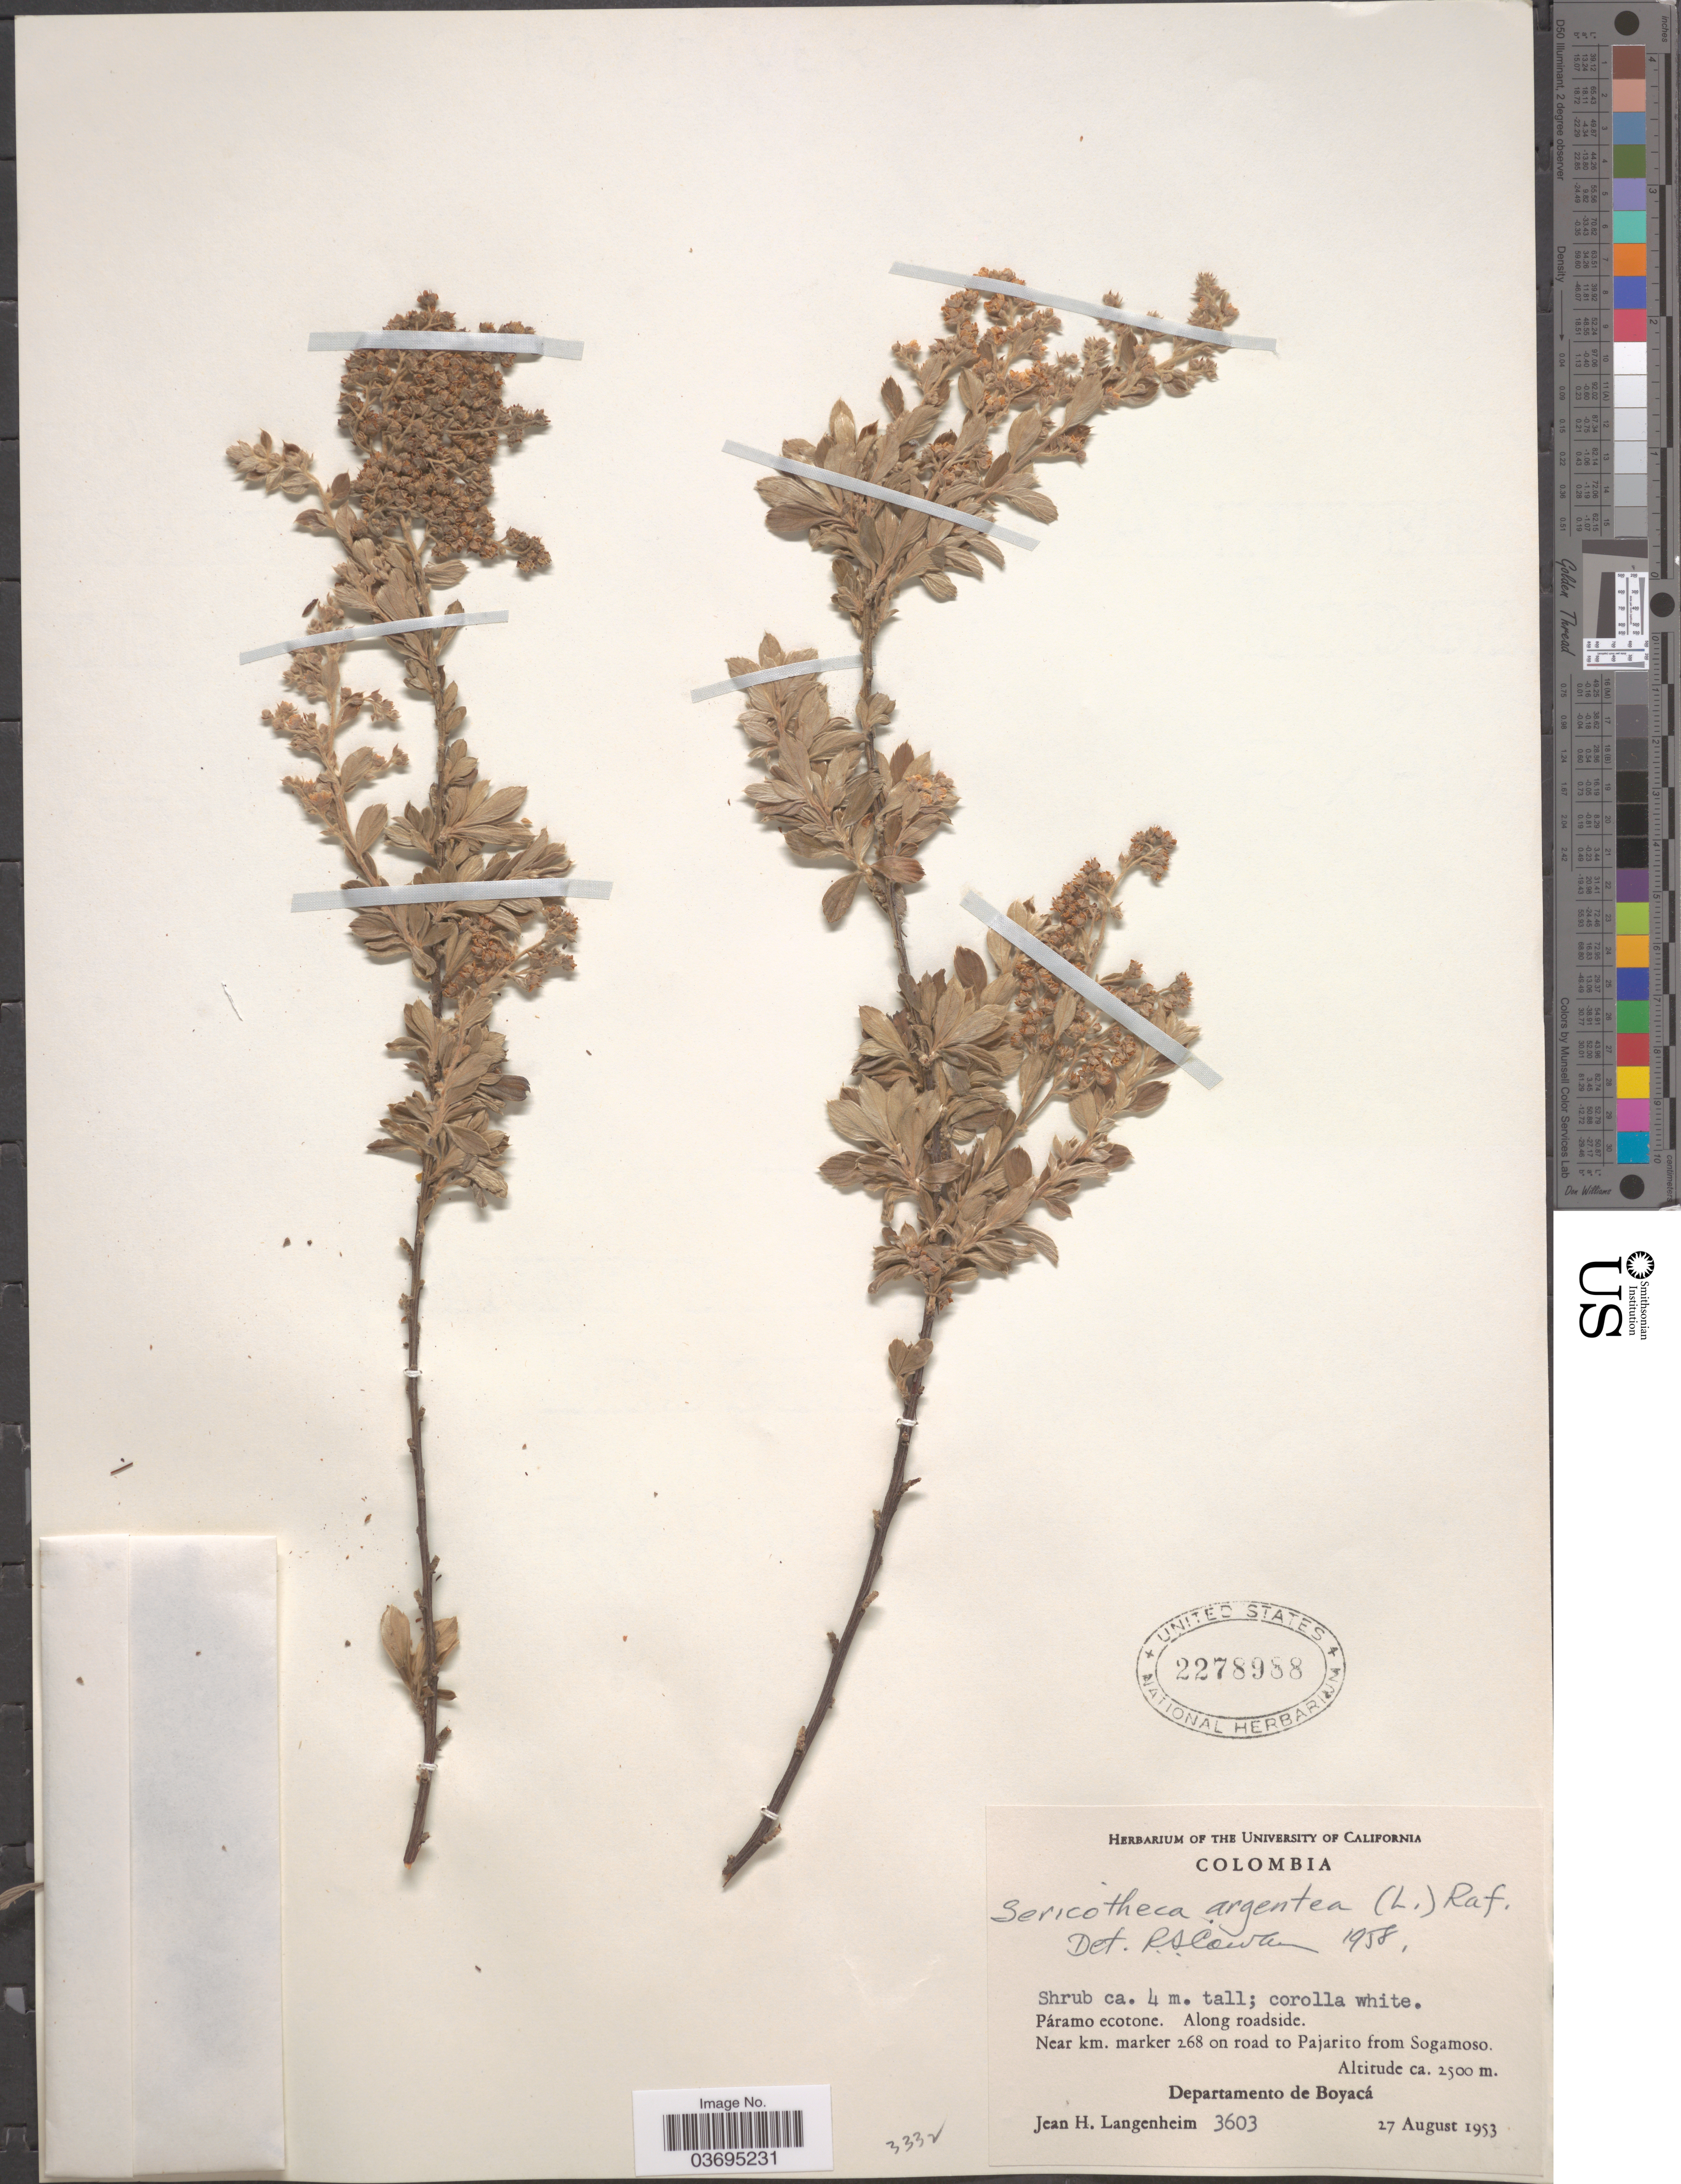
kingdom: Plantae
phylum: Tracheophyta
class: Magnoliopsida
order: Rosales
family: Rosaceae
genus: Holodiscus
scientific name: Holodiscus argenteus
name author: (L. f.) Maxim.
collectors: J. H. Langenheim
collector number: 3603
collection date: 1953-08-27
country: Colombia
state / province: Boyacá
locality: Along roadside. Near km. marker 268 on road to Pajarito from Sogamoso. Departamento de Boyacá.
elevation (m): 2500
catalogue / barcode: US 2278988